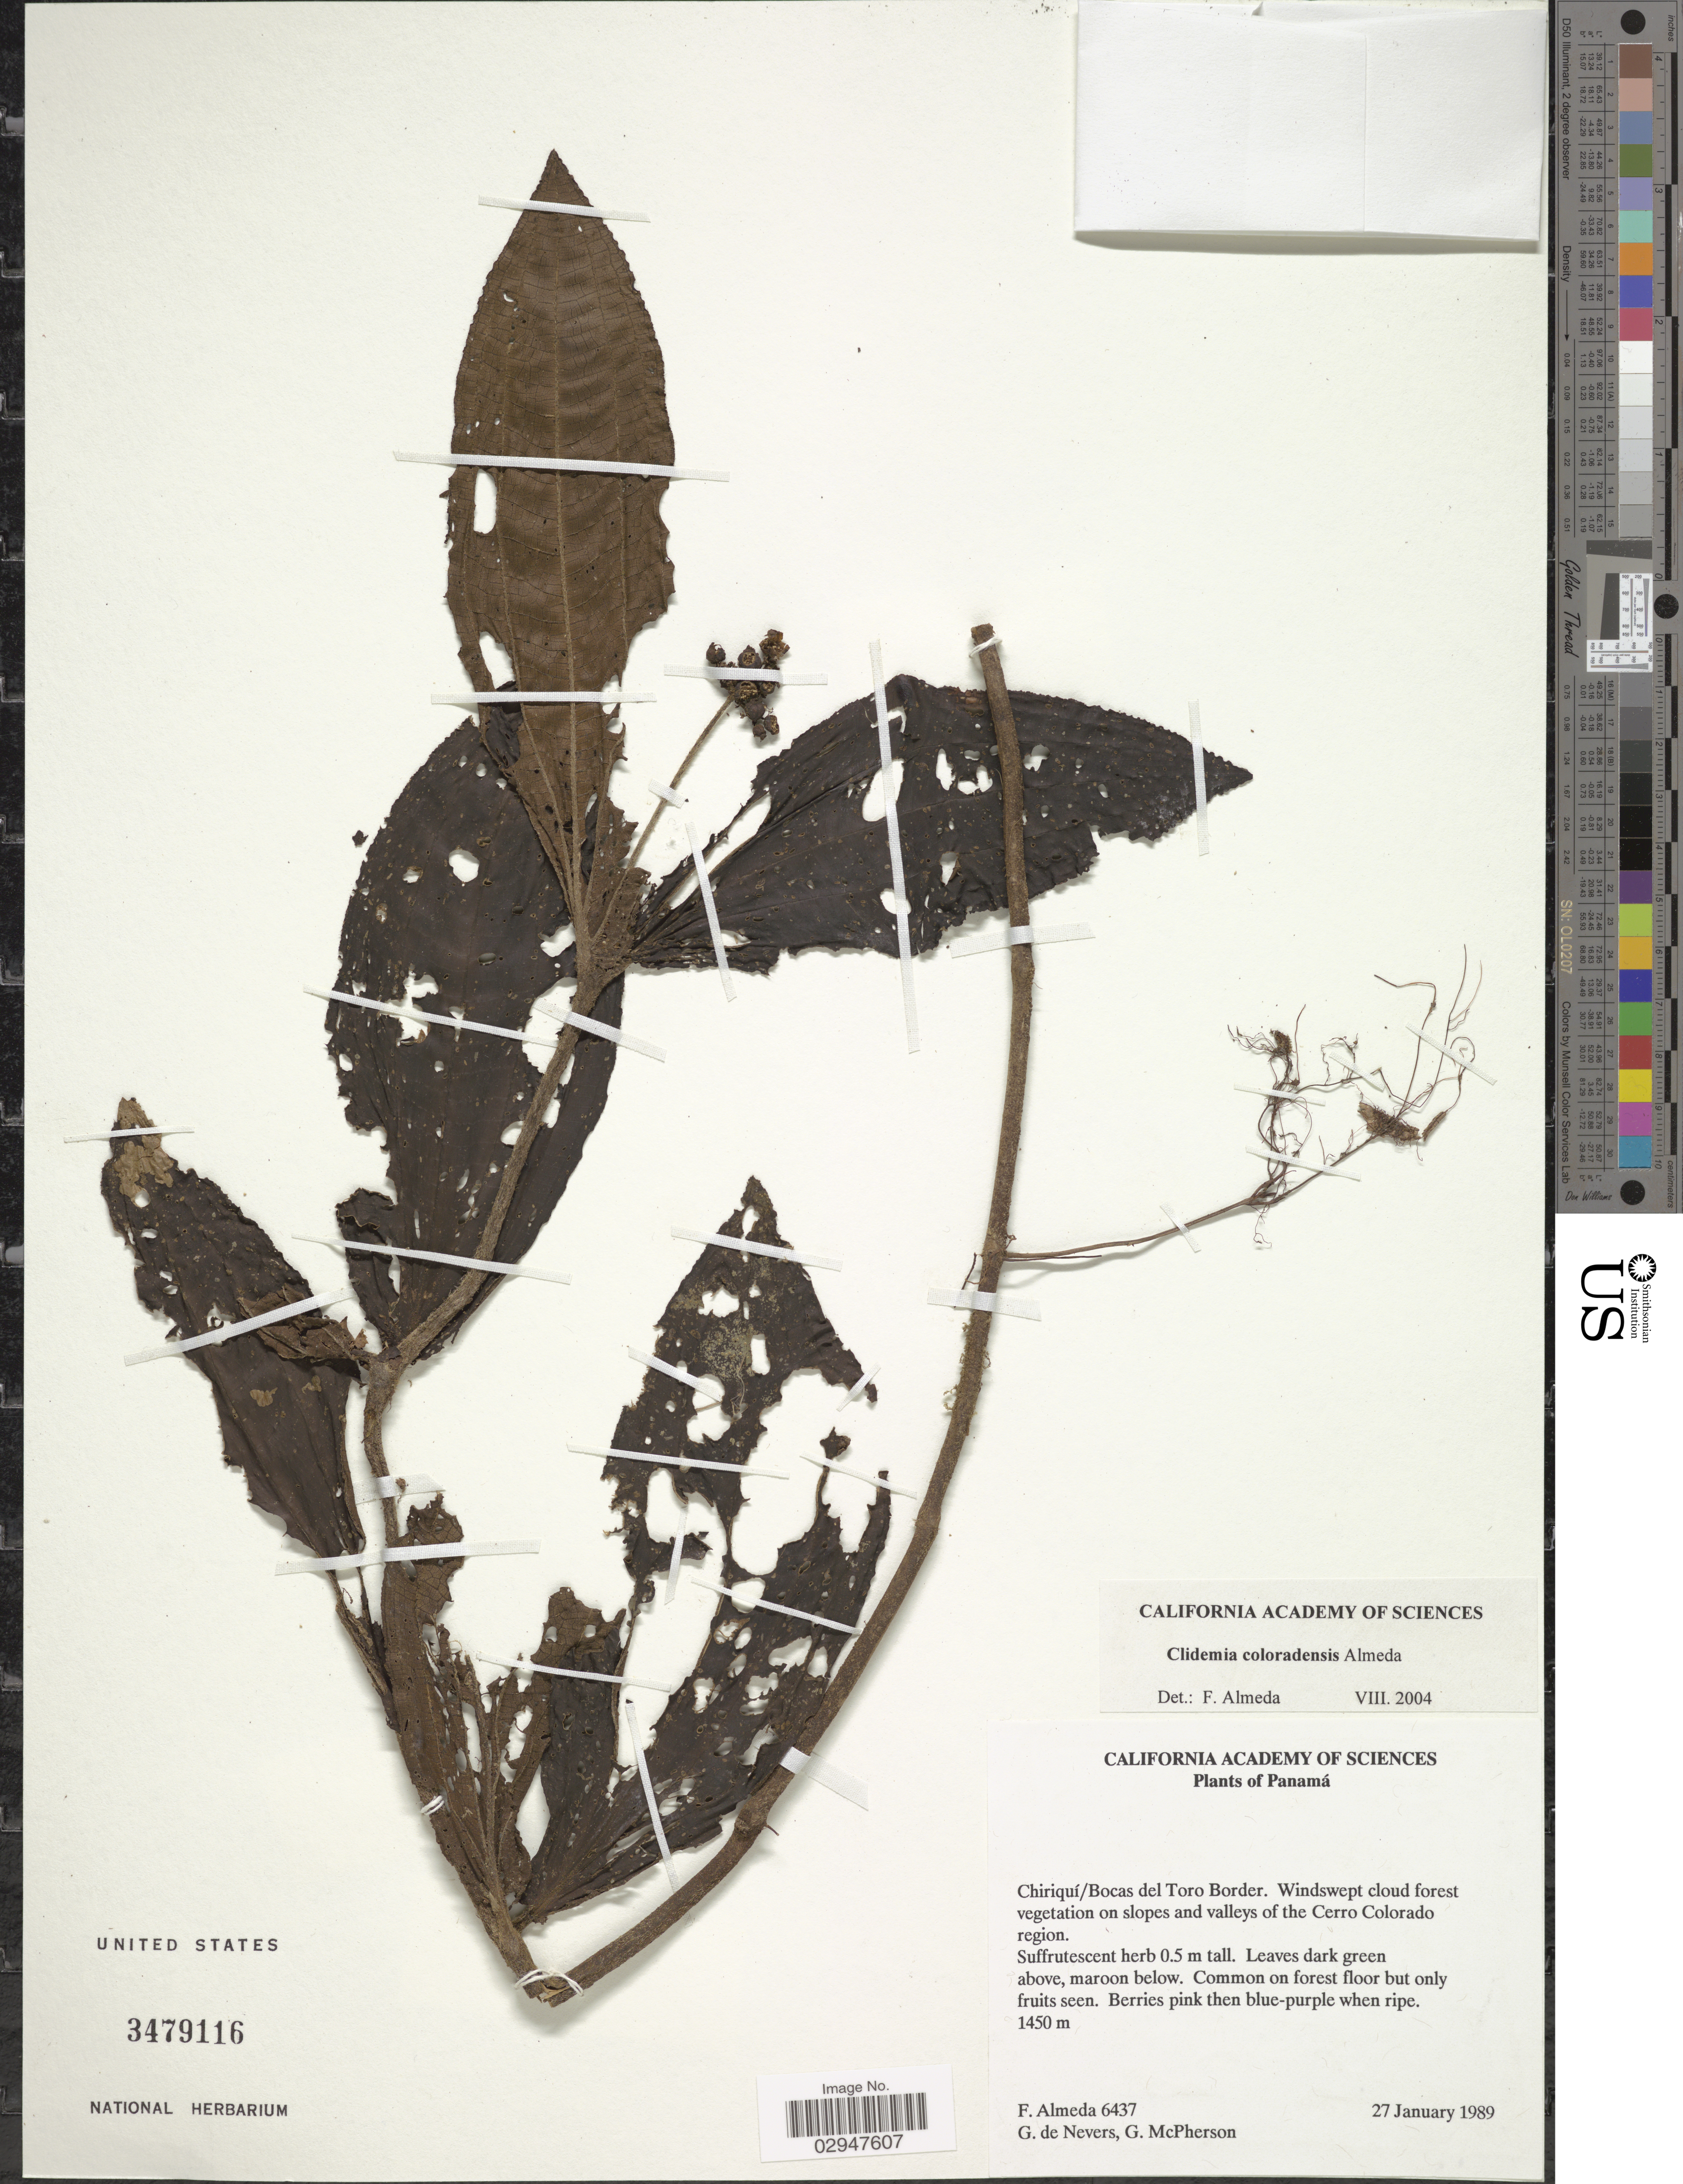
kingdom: Plantae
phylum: Tracheophyta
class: Magnoliopsida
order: Myrtales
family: Melastomataceae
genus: Clidemia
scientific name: Clidemia coloradensis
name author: Almeda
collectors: F. Almeda, G. Nevers & G. McPherson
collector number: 6437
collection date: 1989-01-27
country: Panama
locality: Chiriquí/Bocas del Toro Border. On slopes and valleys of the Cerro Colorado region.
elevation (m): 1450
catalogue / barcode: US 3479116